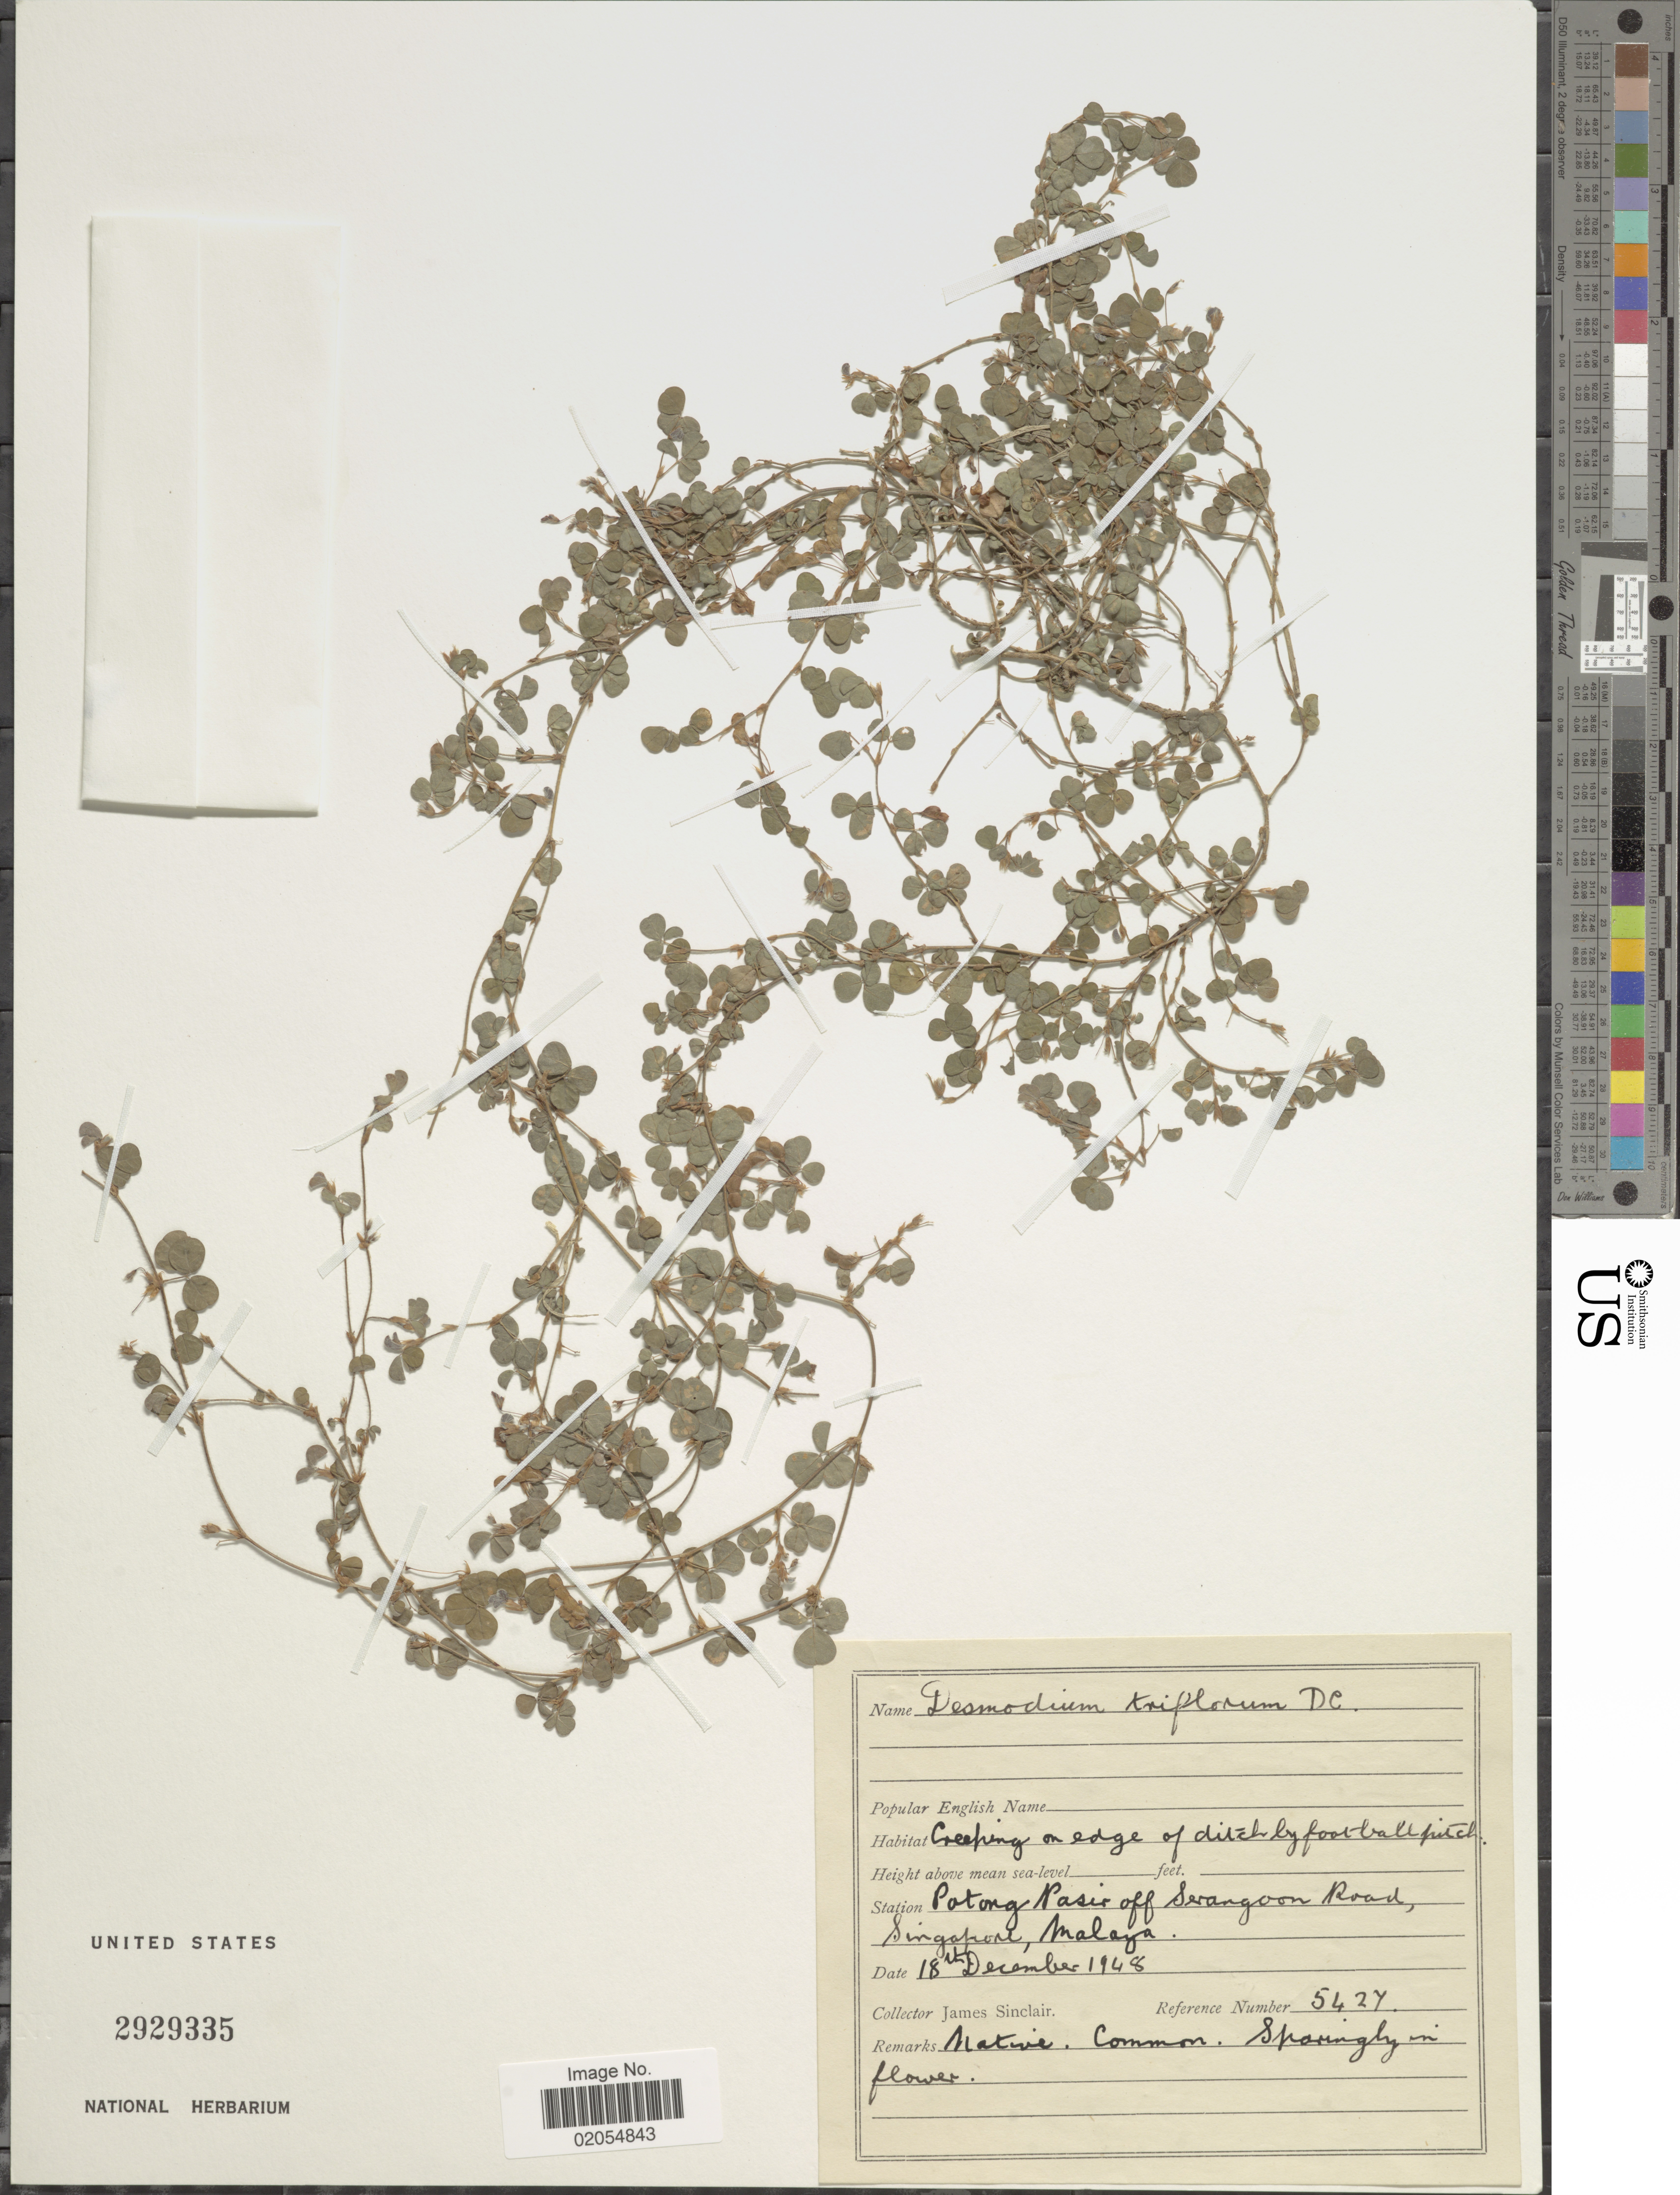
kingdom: Plantae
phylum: Tracheophyta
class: Magnoliopsida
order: Fabales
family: Fabaceae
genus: Grona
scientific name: Grona triflora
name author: (L.) H. Ohashi & K. Ohashi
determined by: Strong, Mark T., (BOT), Smithsonian Institution - National Museum of Natural History (UNITED STATES)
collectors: J. Sinclair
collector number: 5427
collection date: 1948-12-18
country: Singapore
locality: Potong Pasir off Serangoon Road, Malaya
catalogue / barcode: US 2929335